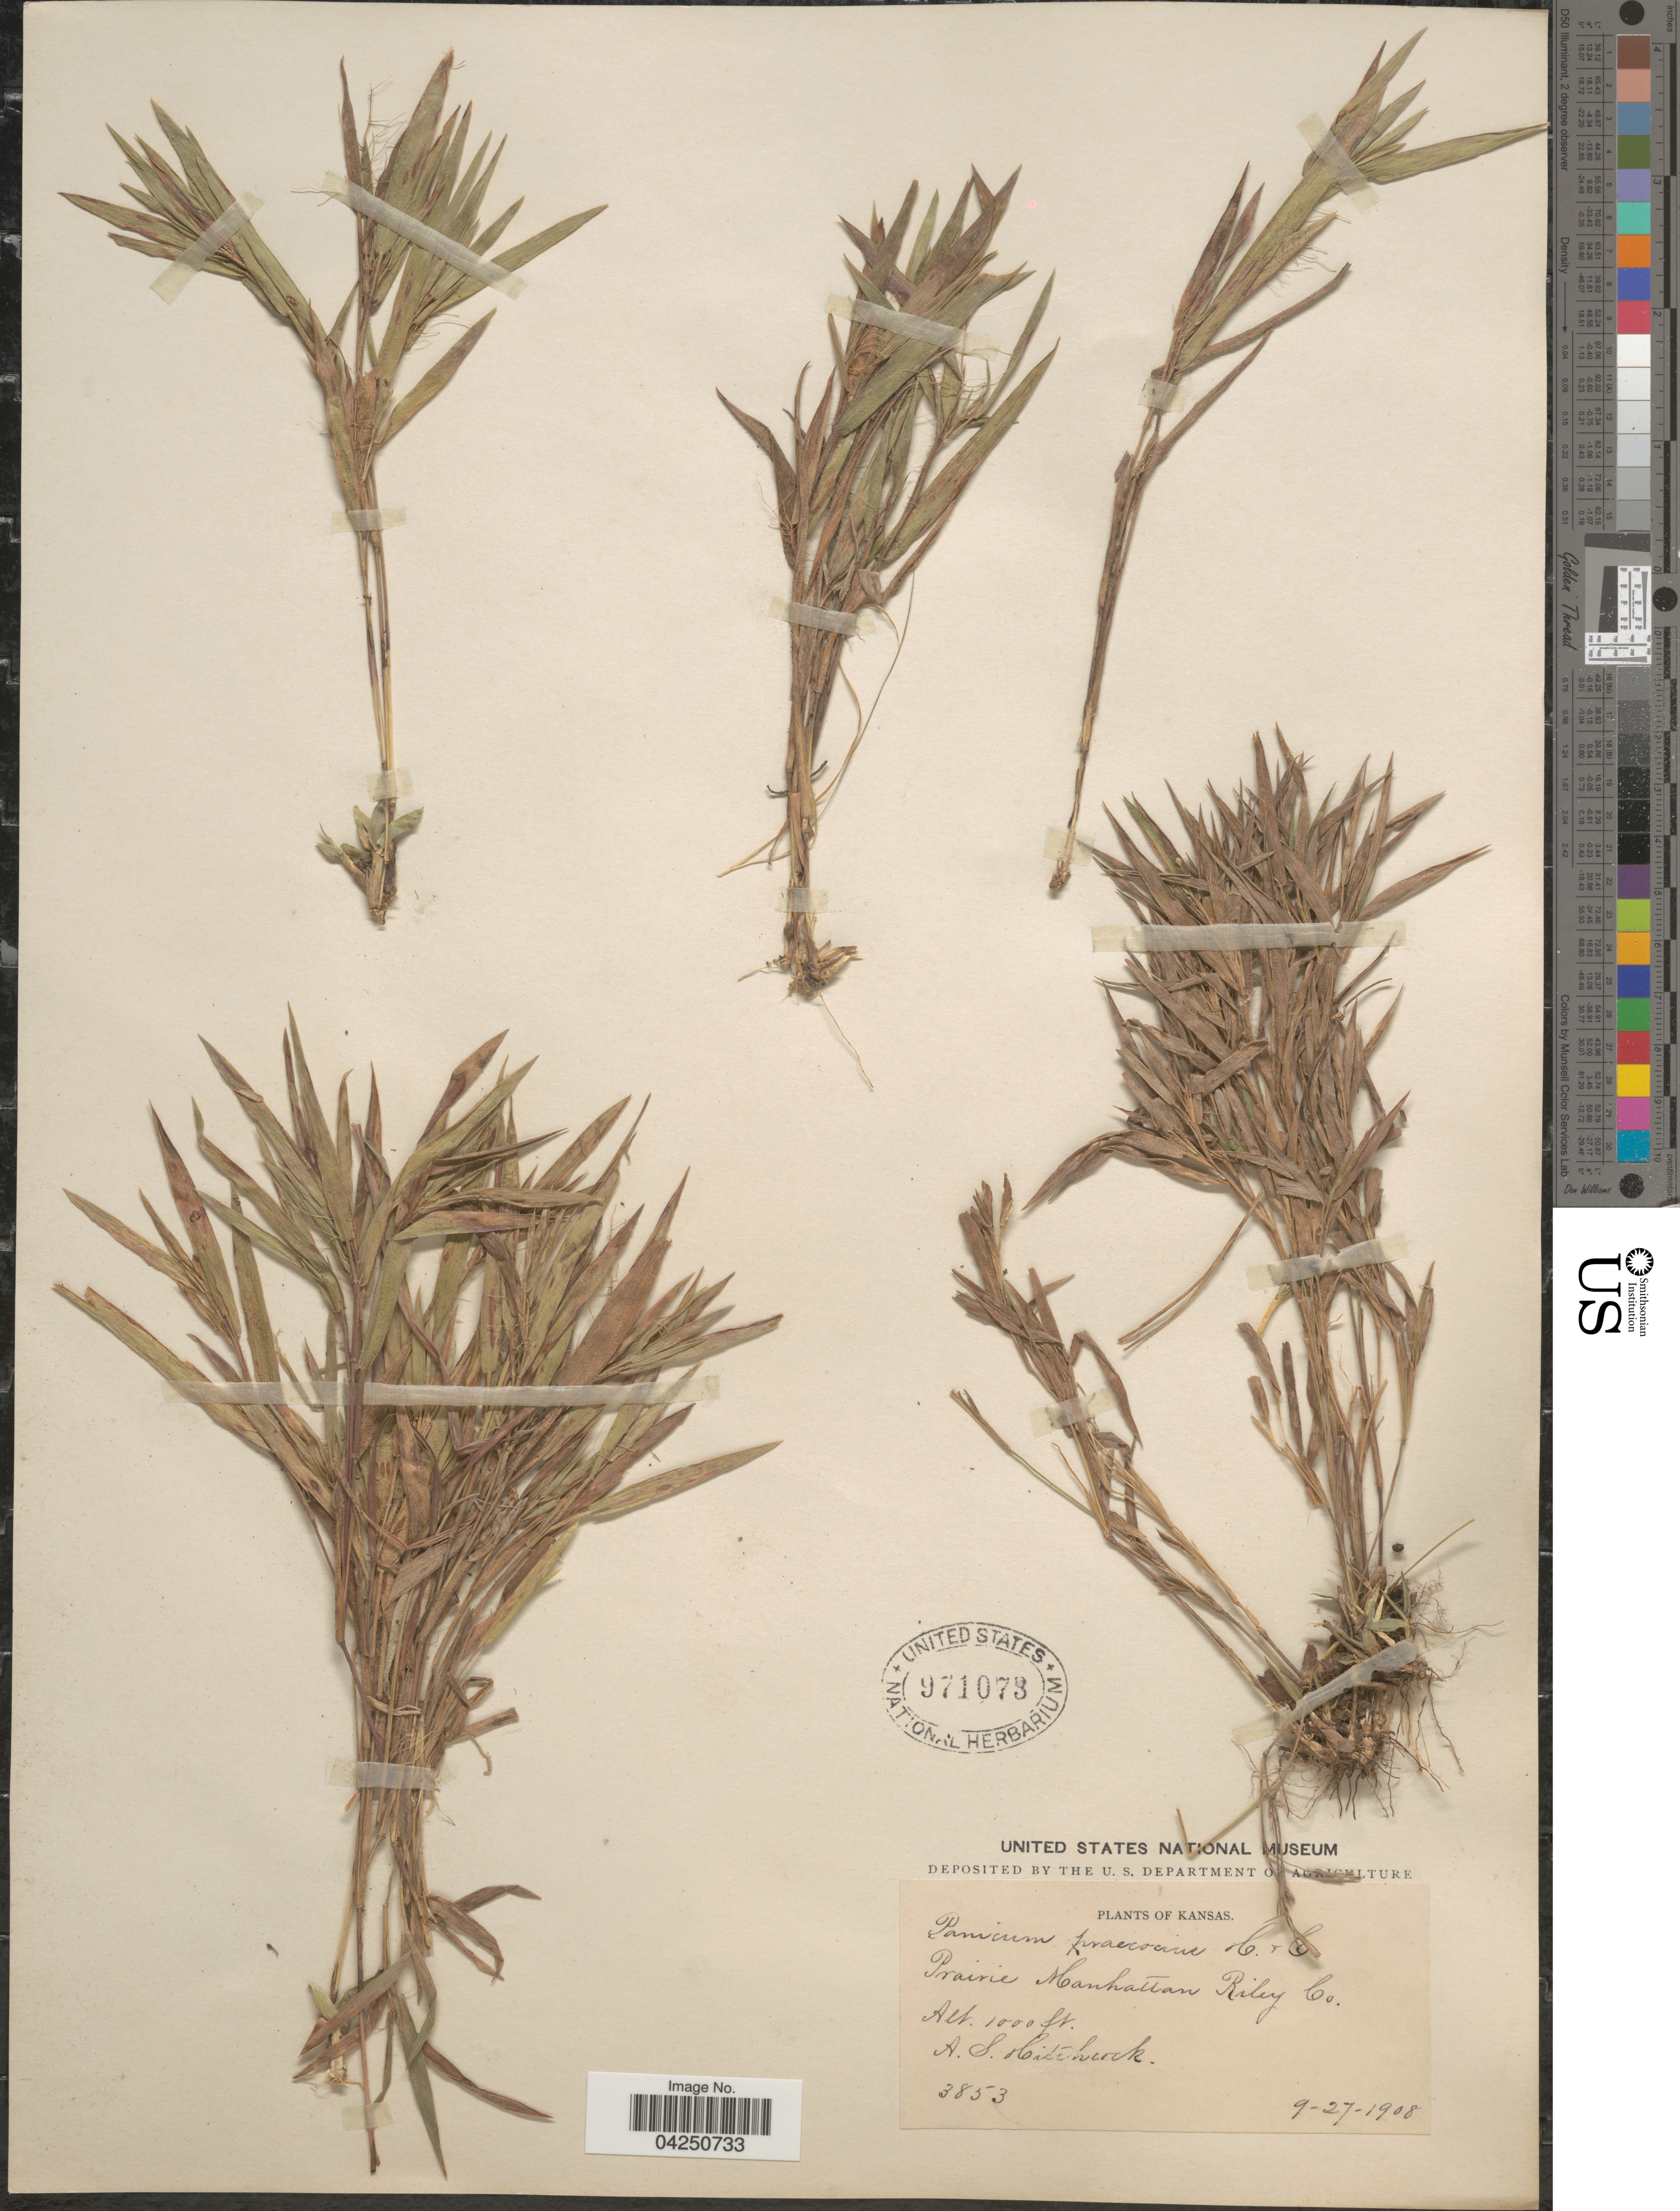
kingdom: Plantae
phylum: Tracheophyta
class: Liliopsida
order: Poales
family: Poaceae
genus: Dichanthelium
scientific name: Dichanthelium acuminatum var. acuminatum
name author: (Sw.) Gould & C.A. Clark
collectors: A. S. Hitchcock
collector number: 3853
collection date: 1908-09-27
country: United States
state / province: Kansas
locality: Prairie Manhattan Riley Co.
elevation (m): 305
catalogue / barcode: US 971073